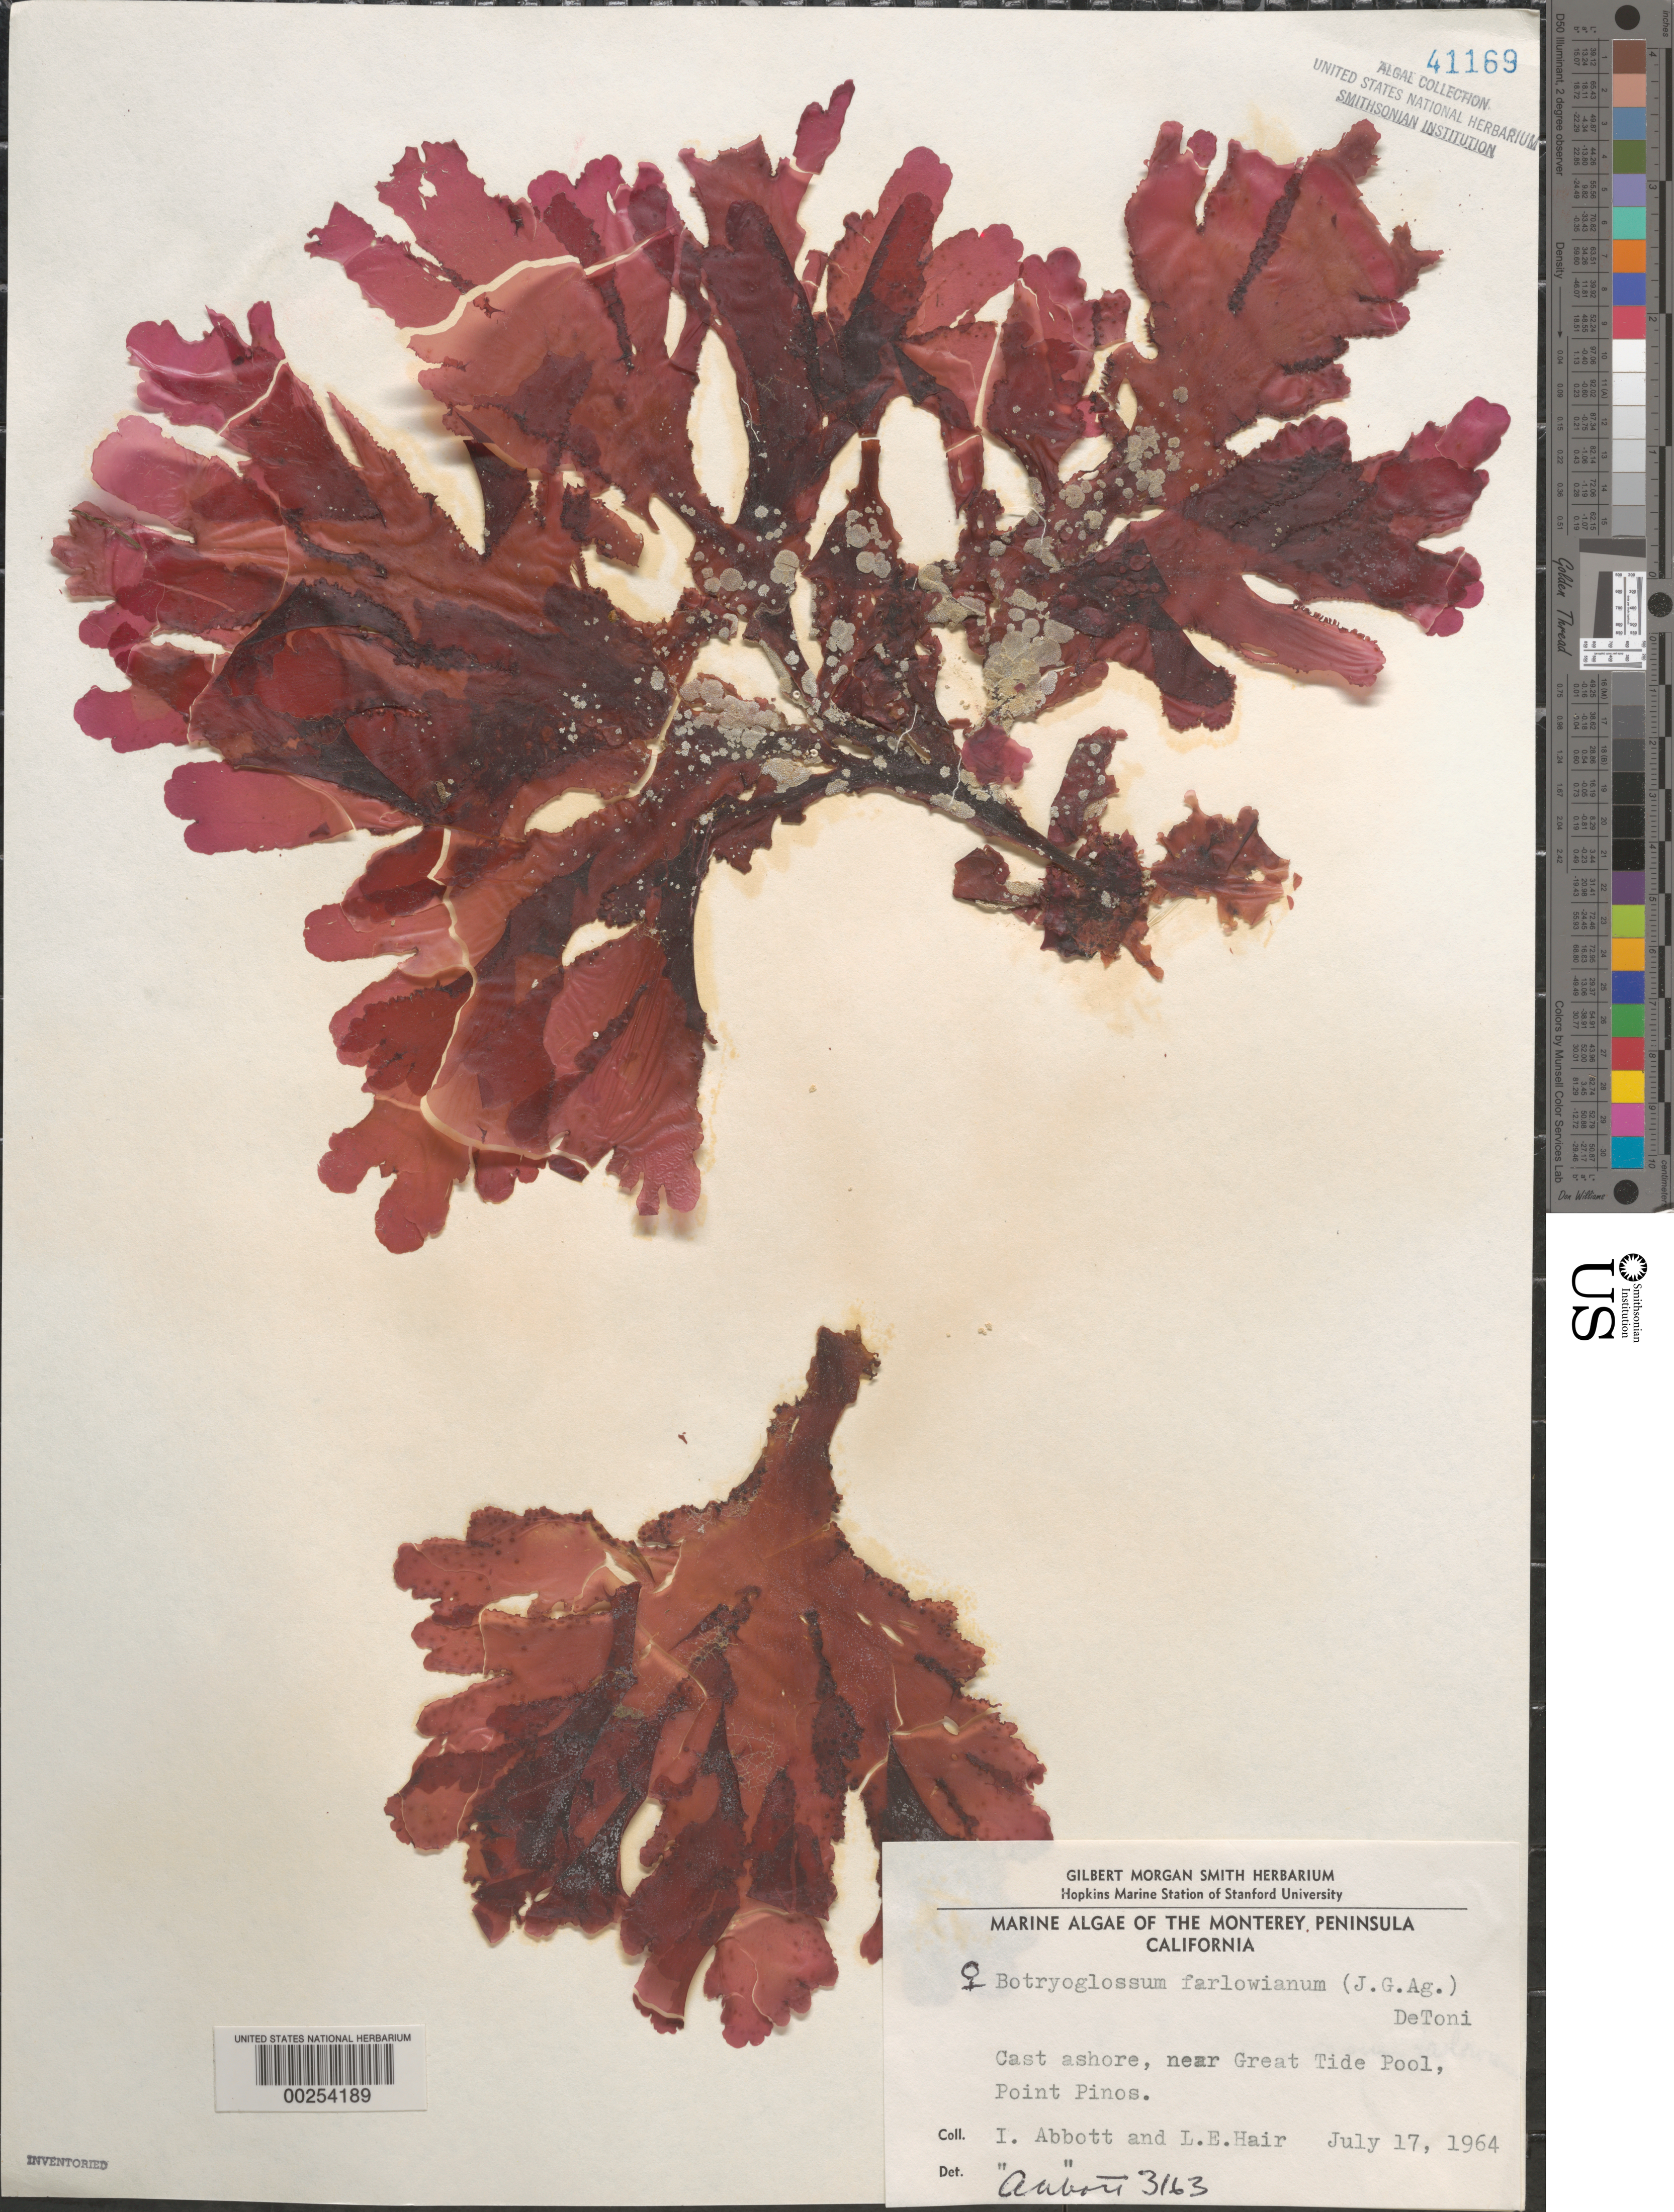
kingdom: Plantae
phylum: Rhodophyta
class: Florideophyceae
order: Ceramiales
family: Delesseriaceae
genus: Botryoglossum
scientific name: Botryoglossum farlowianum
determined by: Abbott, Isabella A.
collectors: I. A. Abbott & L. Hair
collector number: IAA 3163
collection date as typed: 17 Jul 1964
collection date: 1964-07-17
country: United States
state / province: California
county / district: Monterey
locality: Point Pinos, near Great Tide Pool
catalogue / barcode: US 41169